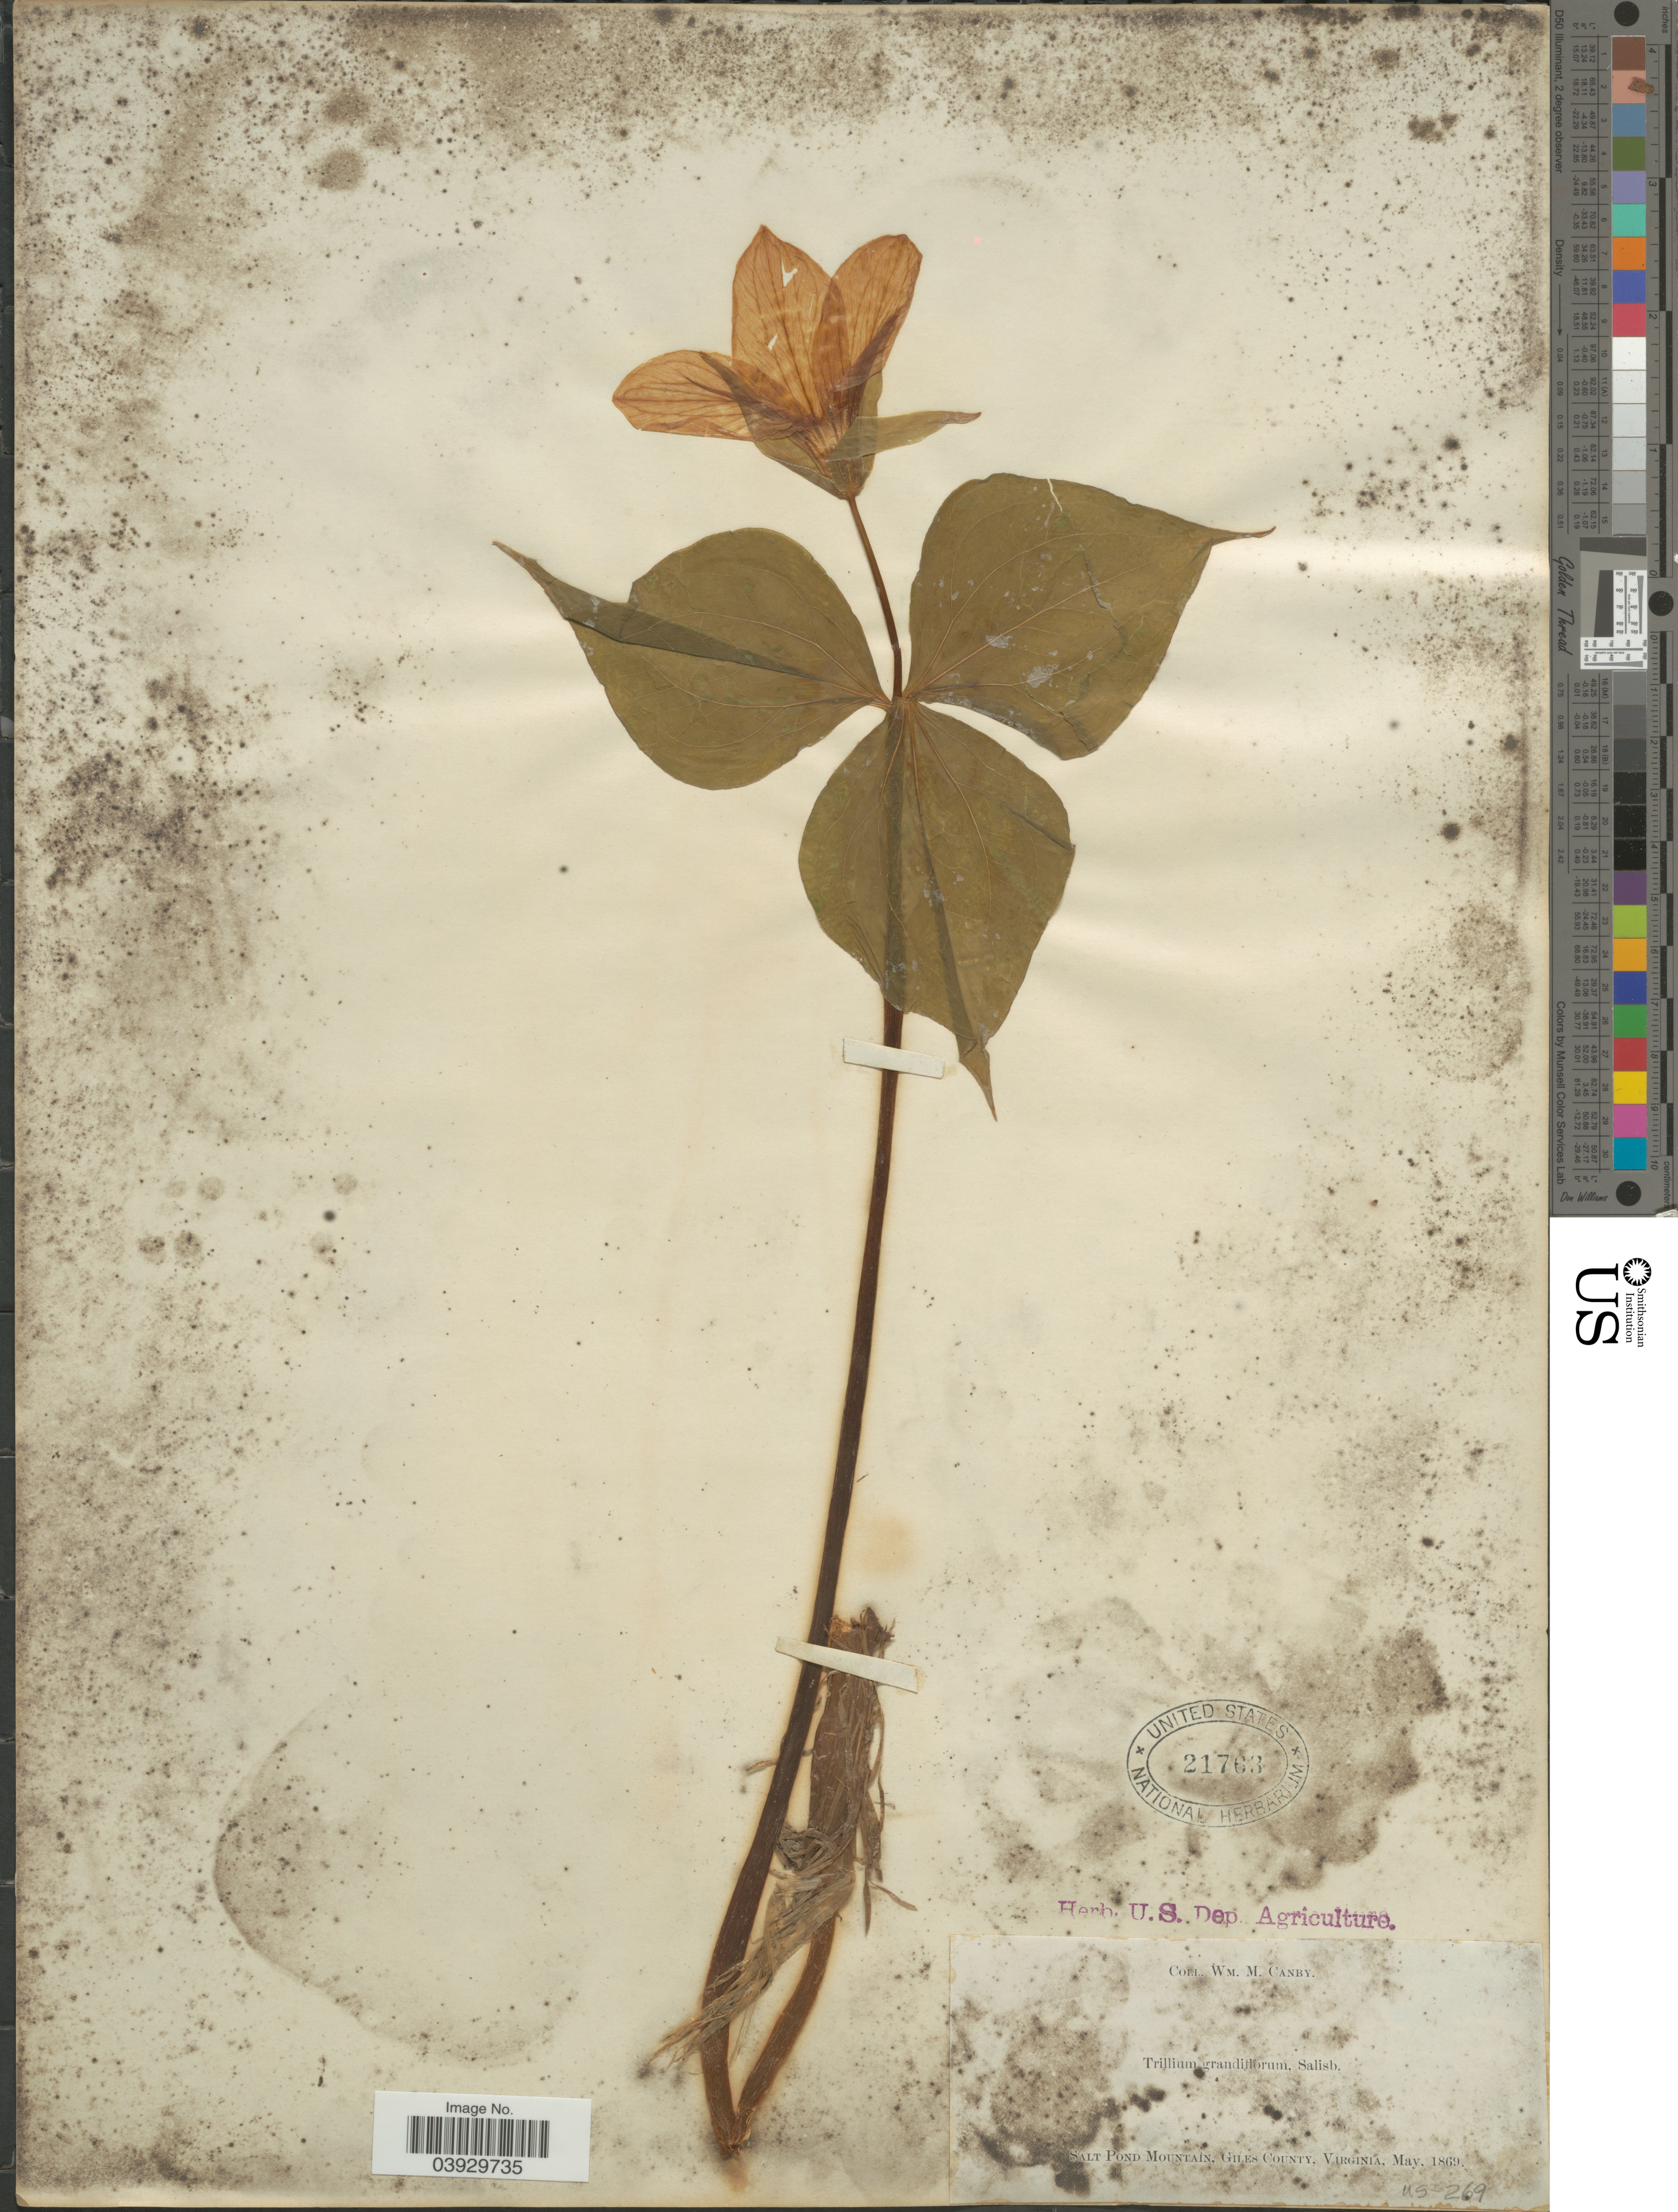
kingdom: Plantae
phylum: Tracheophyta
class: Liliopsida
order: Liliales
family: Melanthiaceae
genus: Trillium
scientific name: Trillium grandiflorum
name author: (Michx.) Salisb.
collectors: W. M. Canby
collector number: US-269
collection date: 1869-05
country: United States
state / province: Virginia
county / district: Giles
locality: Salt Pond Mountain, Giles County.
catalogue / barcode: US 21763